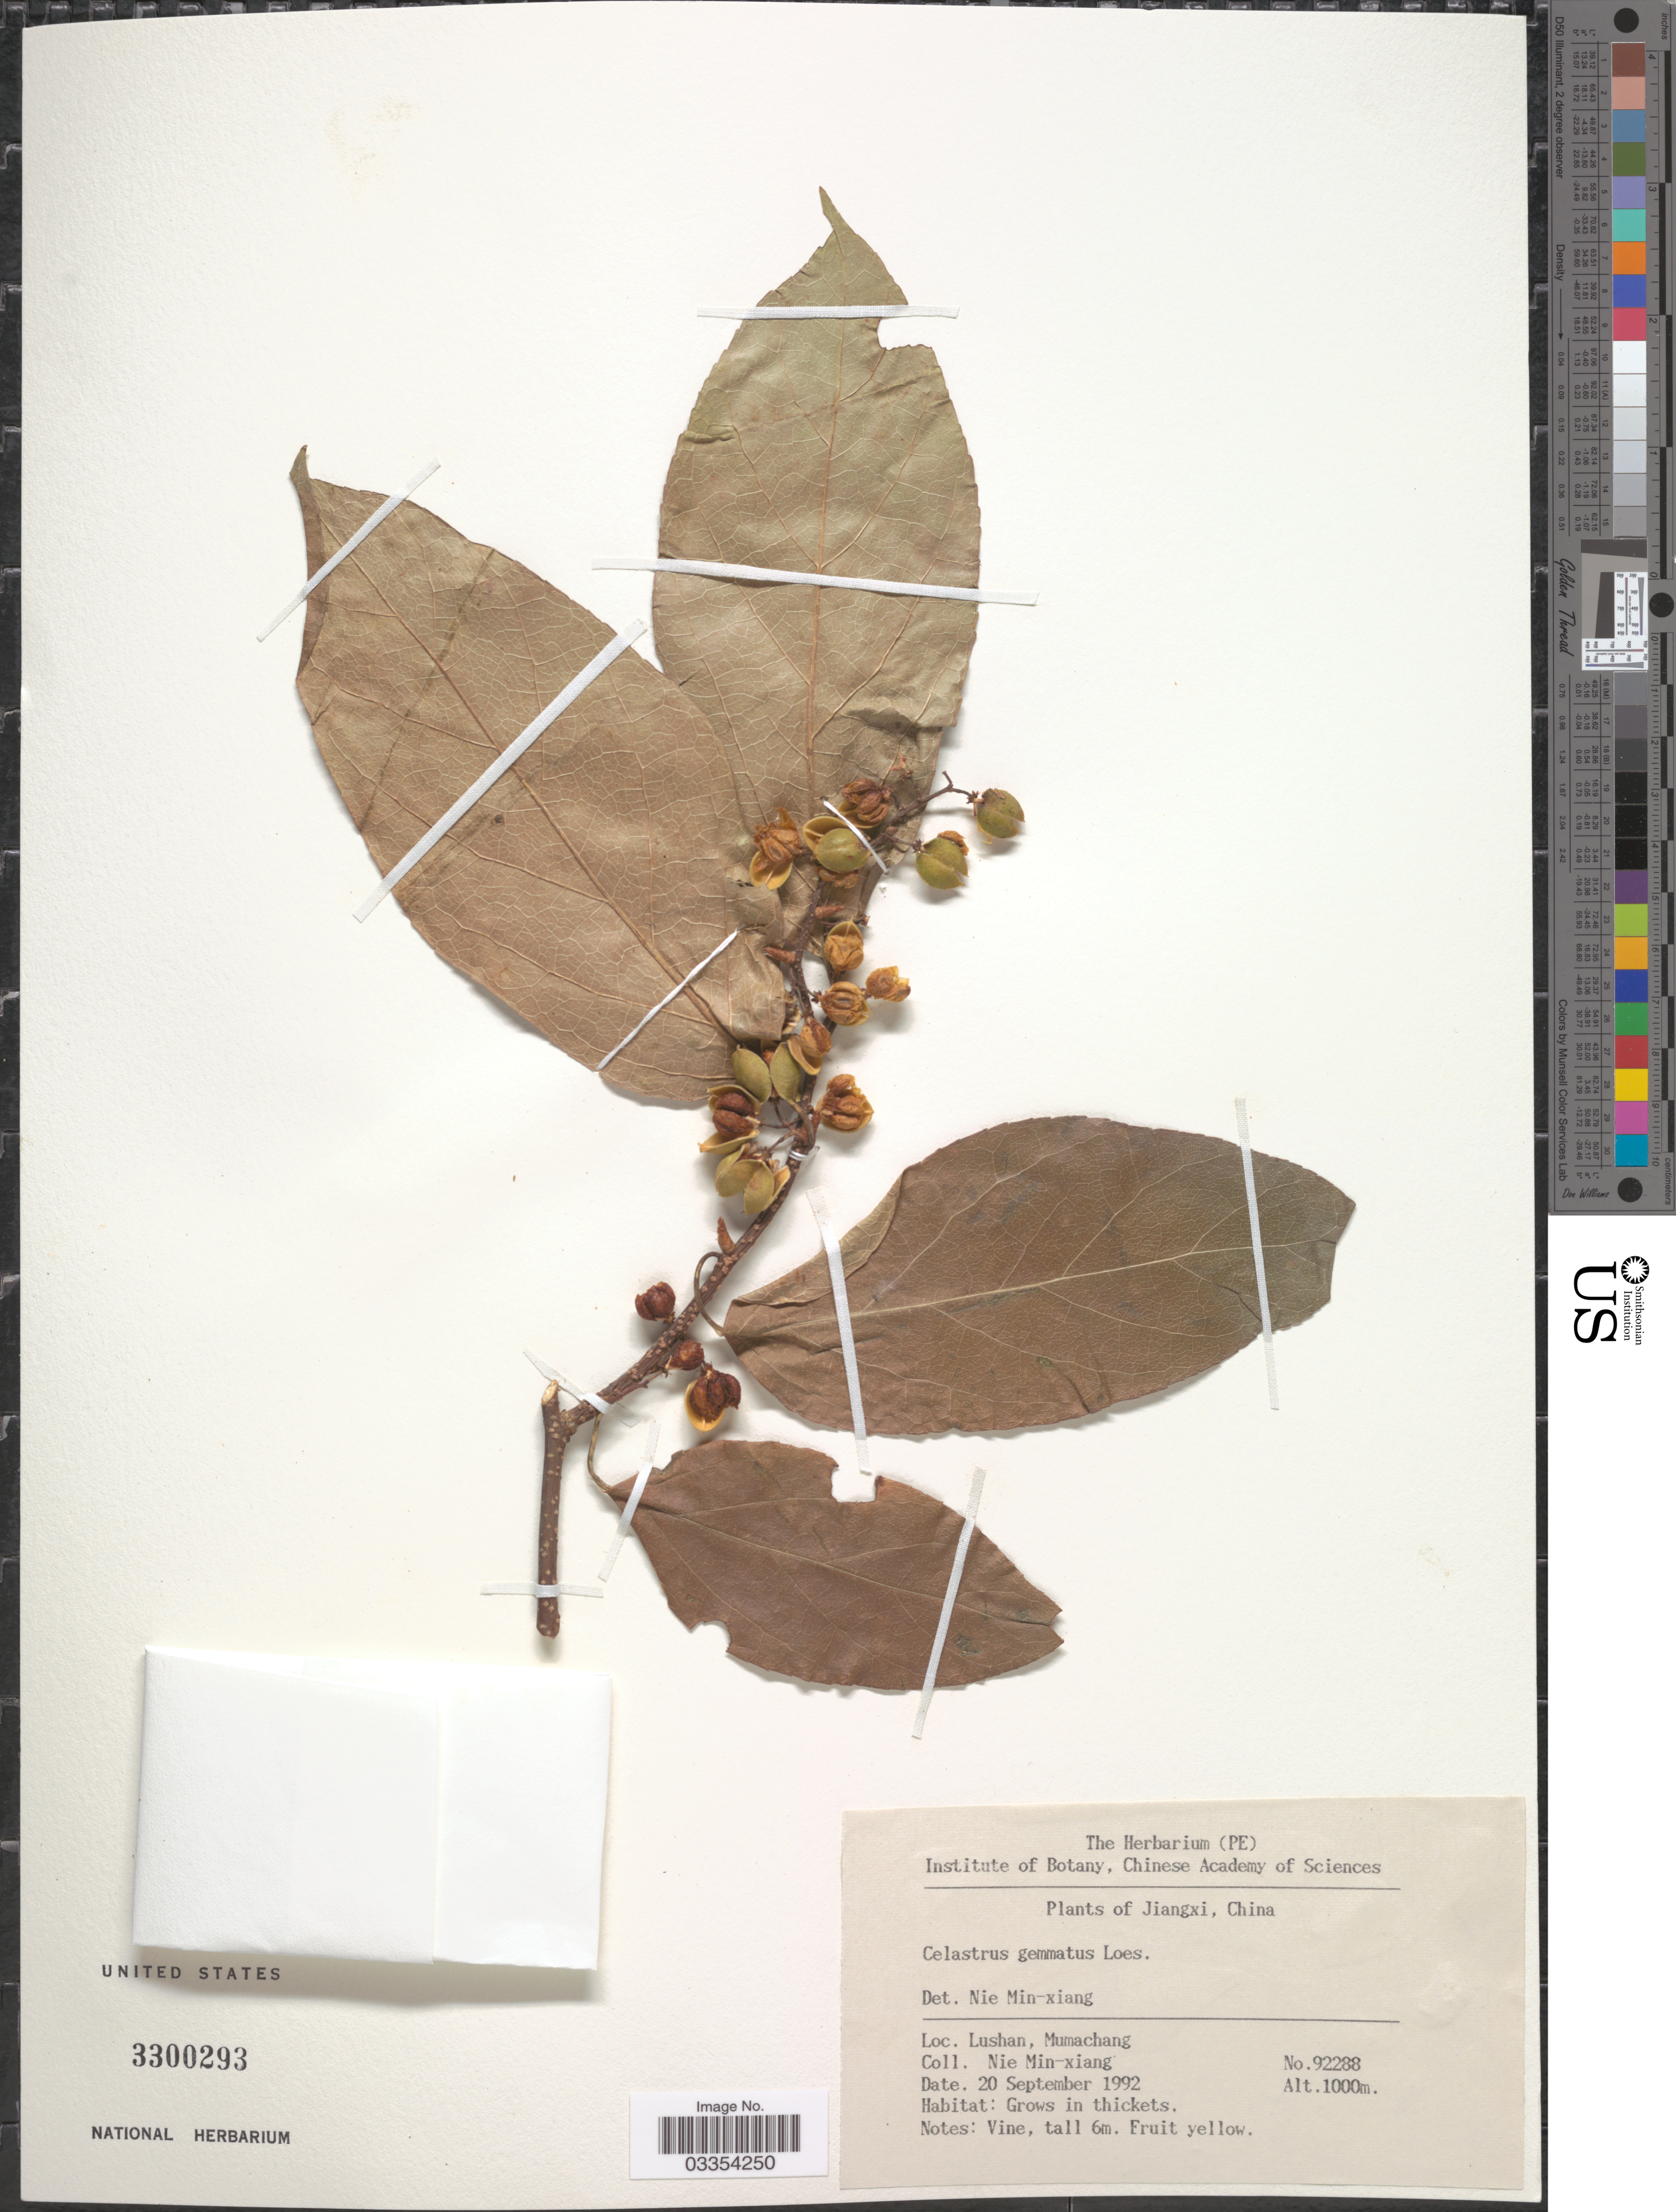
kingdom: Plantae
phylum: Tracheophyta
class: Magnoliopsida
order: Celastrales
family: Celastraceae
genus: Celastrus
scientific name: Celastrus gemmatus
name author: Loes.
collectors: M. Nie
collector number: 92288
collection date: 1992-09-20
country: China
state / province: Jiangxi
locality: Lushan, Mumachang.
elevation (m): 1000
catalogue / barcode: US 3300293